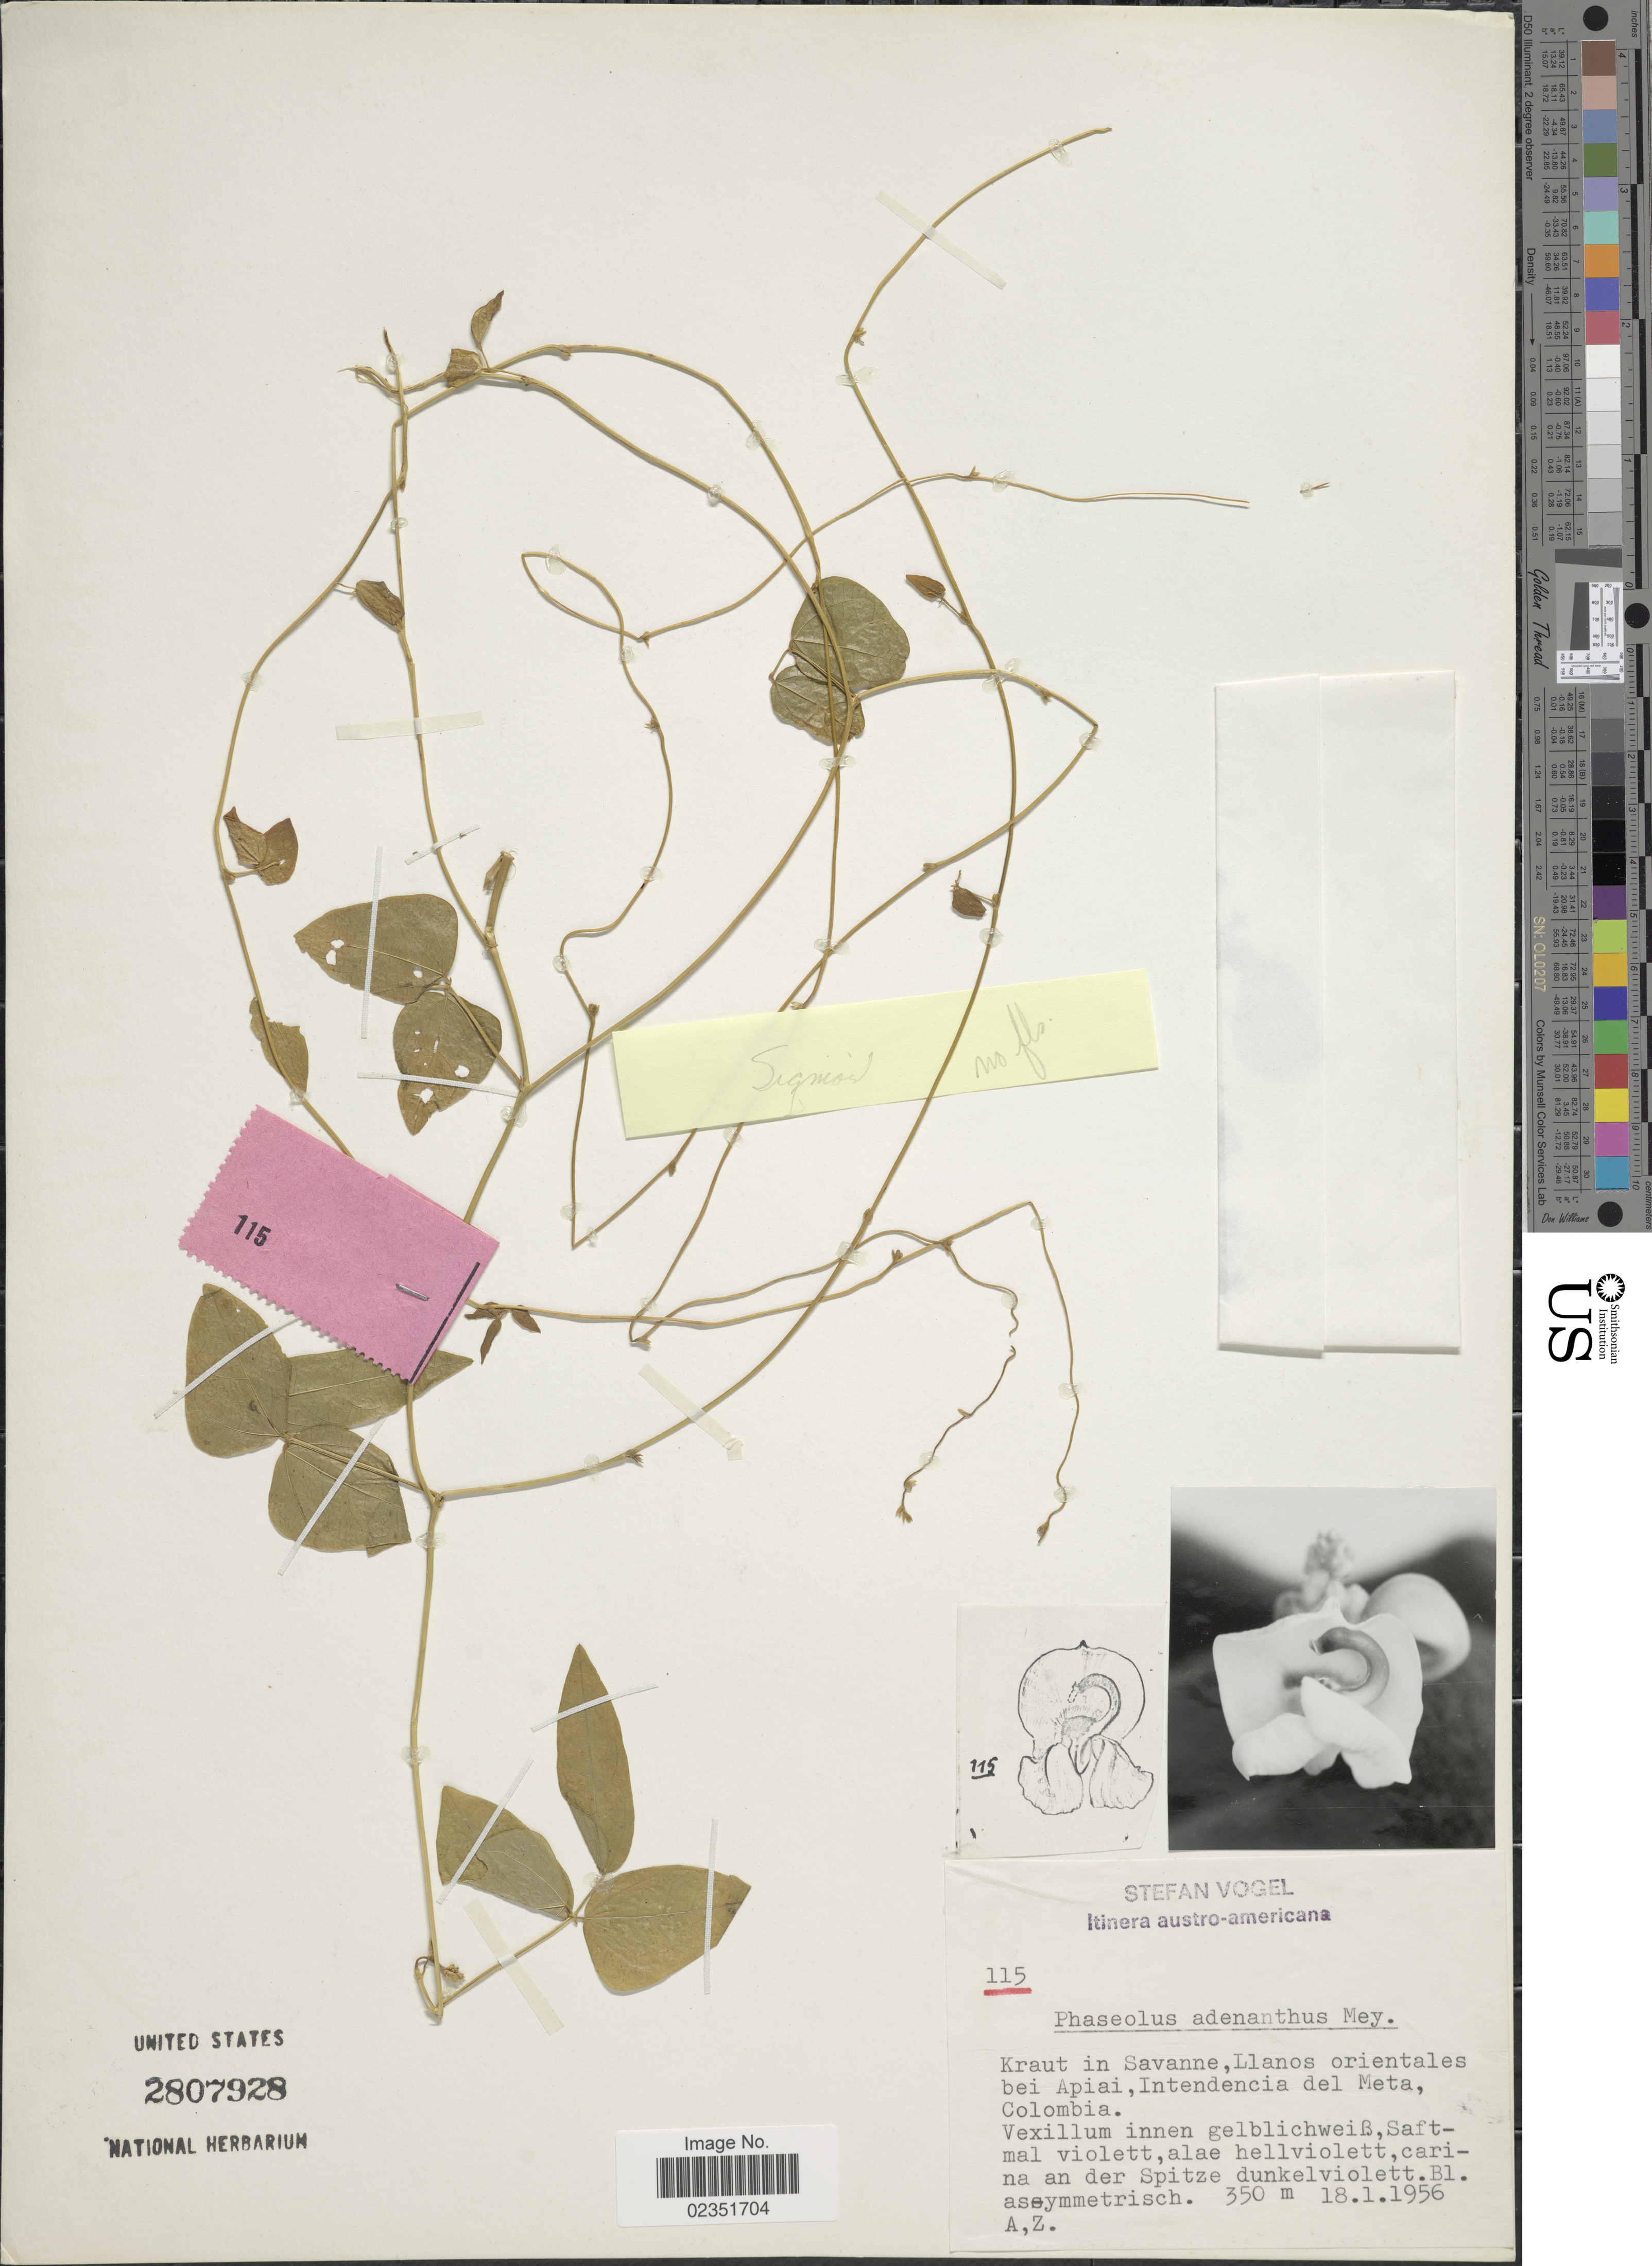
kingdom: Plantae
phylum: Tracheophyta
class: Magnoliopsida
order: Fabales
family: Fabaceae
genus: Phaseolus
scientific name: Phaseolus sp.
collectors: S. Vogel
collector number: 115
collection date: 1956-01-18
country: Colombia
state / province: Meta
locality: Kraut in Savanne, Llanos orientales bei Apiai, Intendencia del Meta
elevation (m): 350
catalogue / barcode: US 2807928